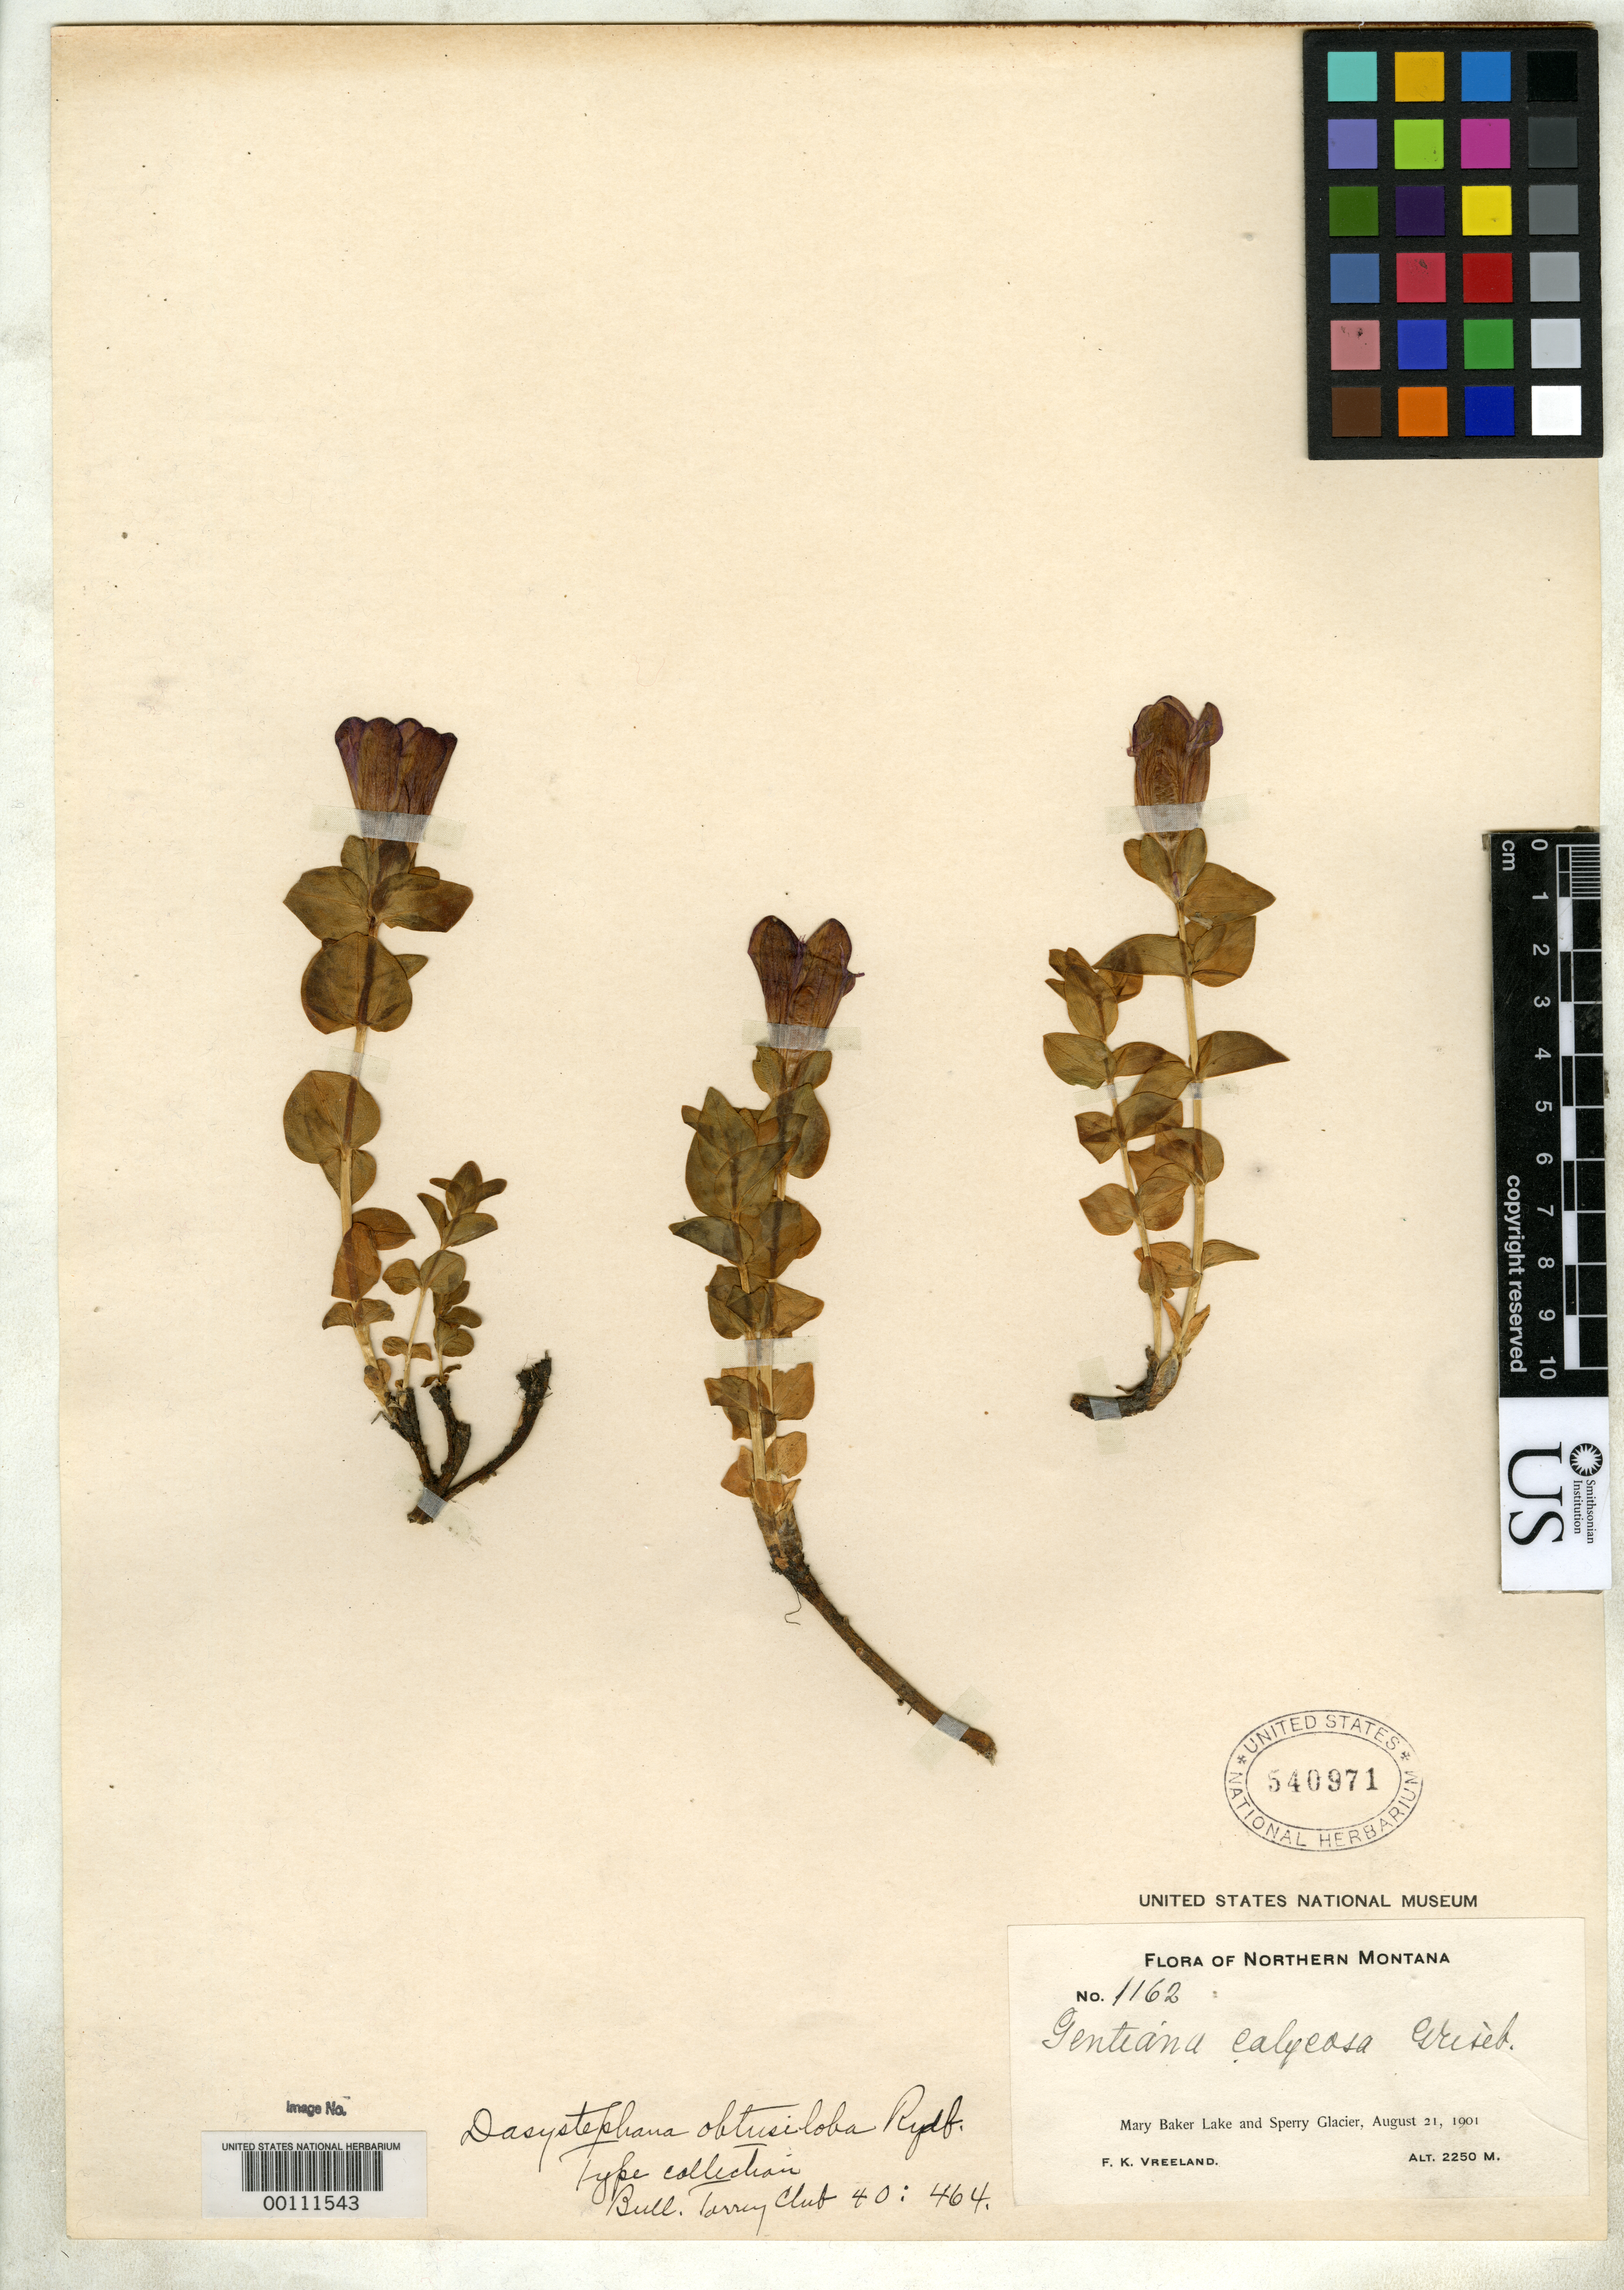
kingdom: Plantae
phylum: Tracheophyta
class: Magnoliopsida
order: Gentianales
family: Gentianaceae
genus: Dasystephana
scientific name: Dasystephana obtusiloba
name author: Rydb.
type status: Isotype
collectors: F. Vreeland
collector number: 1162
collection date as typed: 21 Aug 1901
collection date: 1901-08-21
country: United States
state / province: Montana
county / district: Flathead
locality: Maey Baker Lake & Sperry Glacier.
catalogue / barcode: US 540971